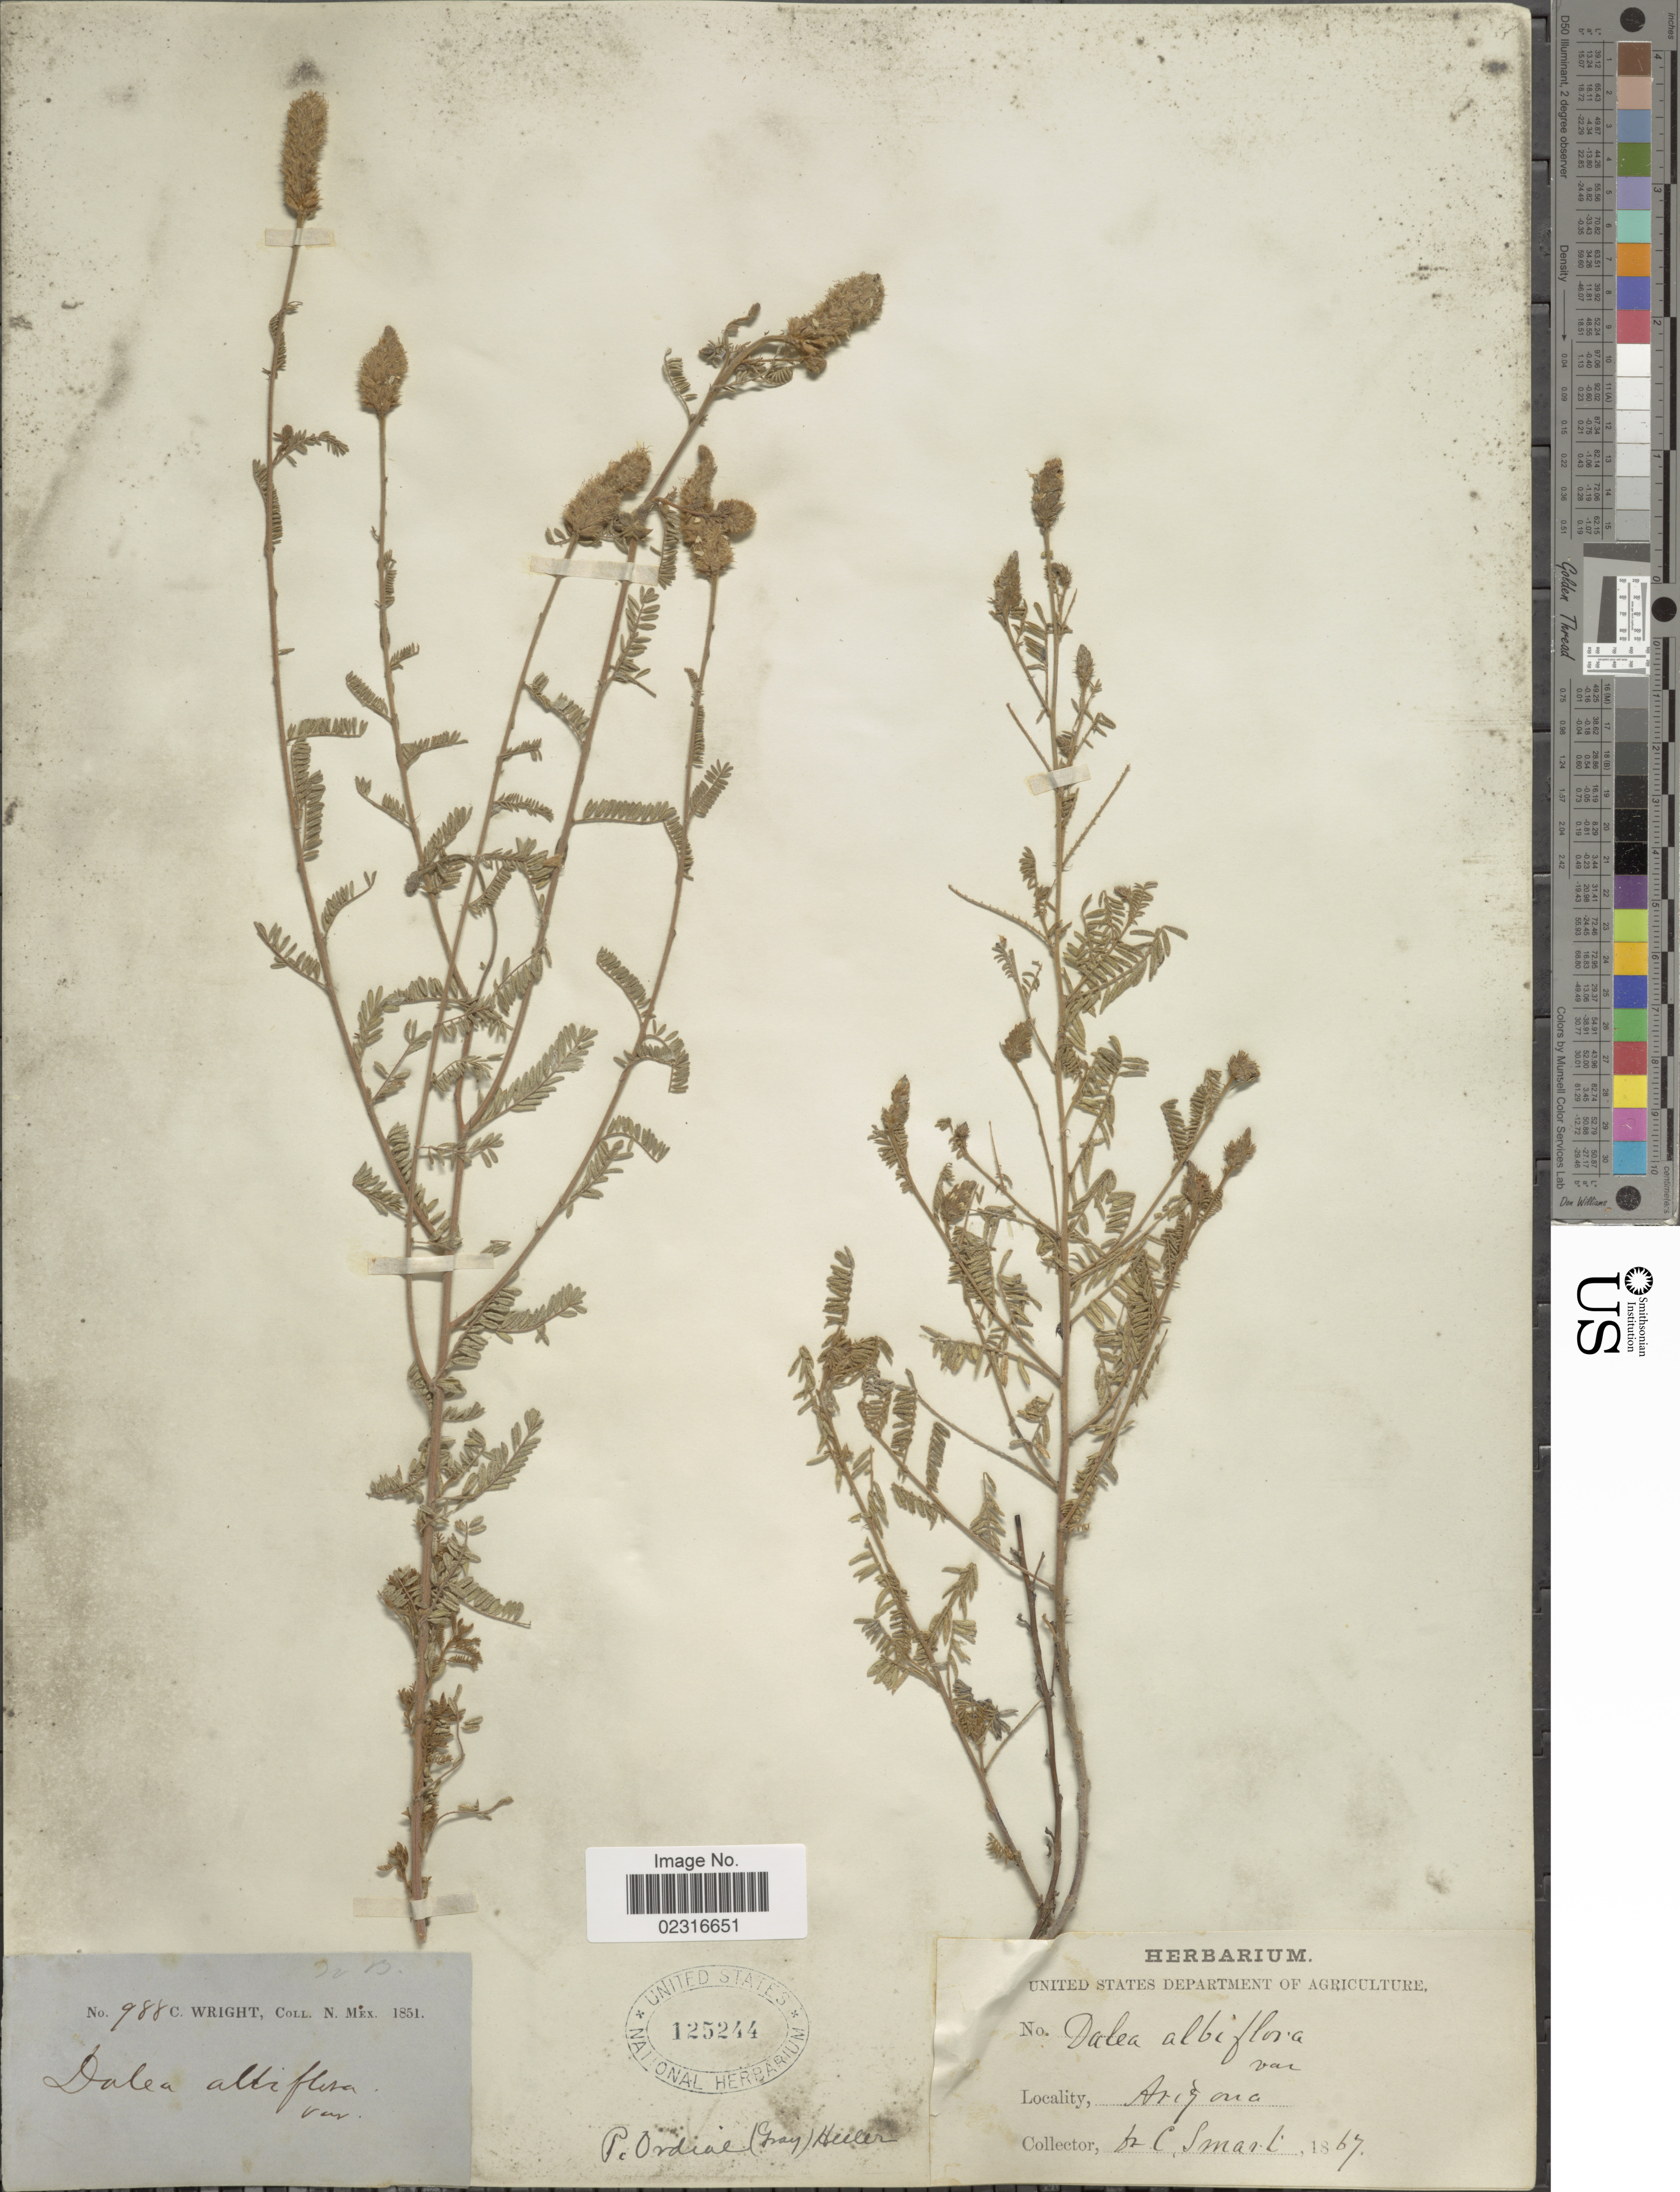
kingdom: Plantae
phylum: Tracheophyta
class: Magnoliopsida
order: Fabales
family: Fabaceae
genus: Dalea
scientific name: Dalea albiflora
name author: A. Gray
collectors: C. Smart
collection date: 1867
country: United States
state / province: Arizona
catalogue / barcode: US 125244-2